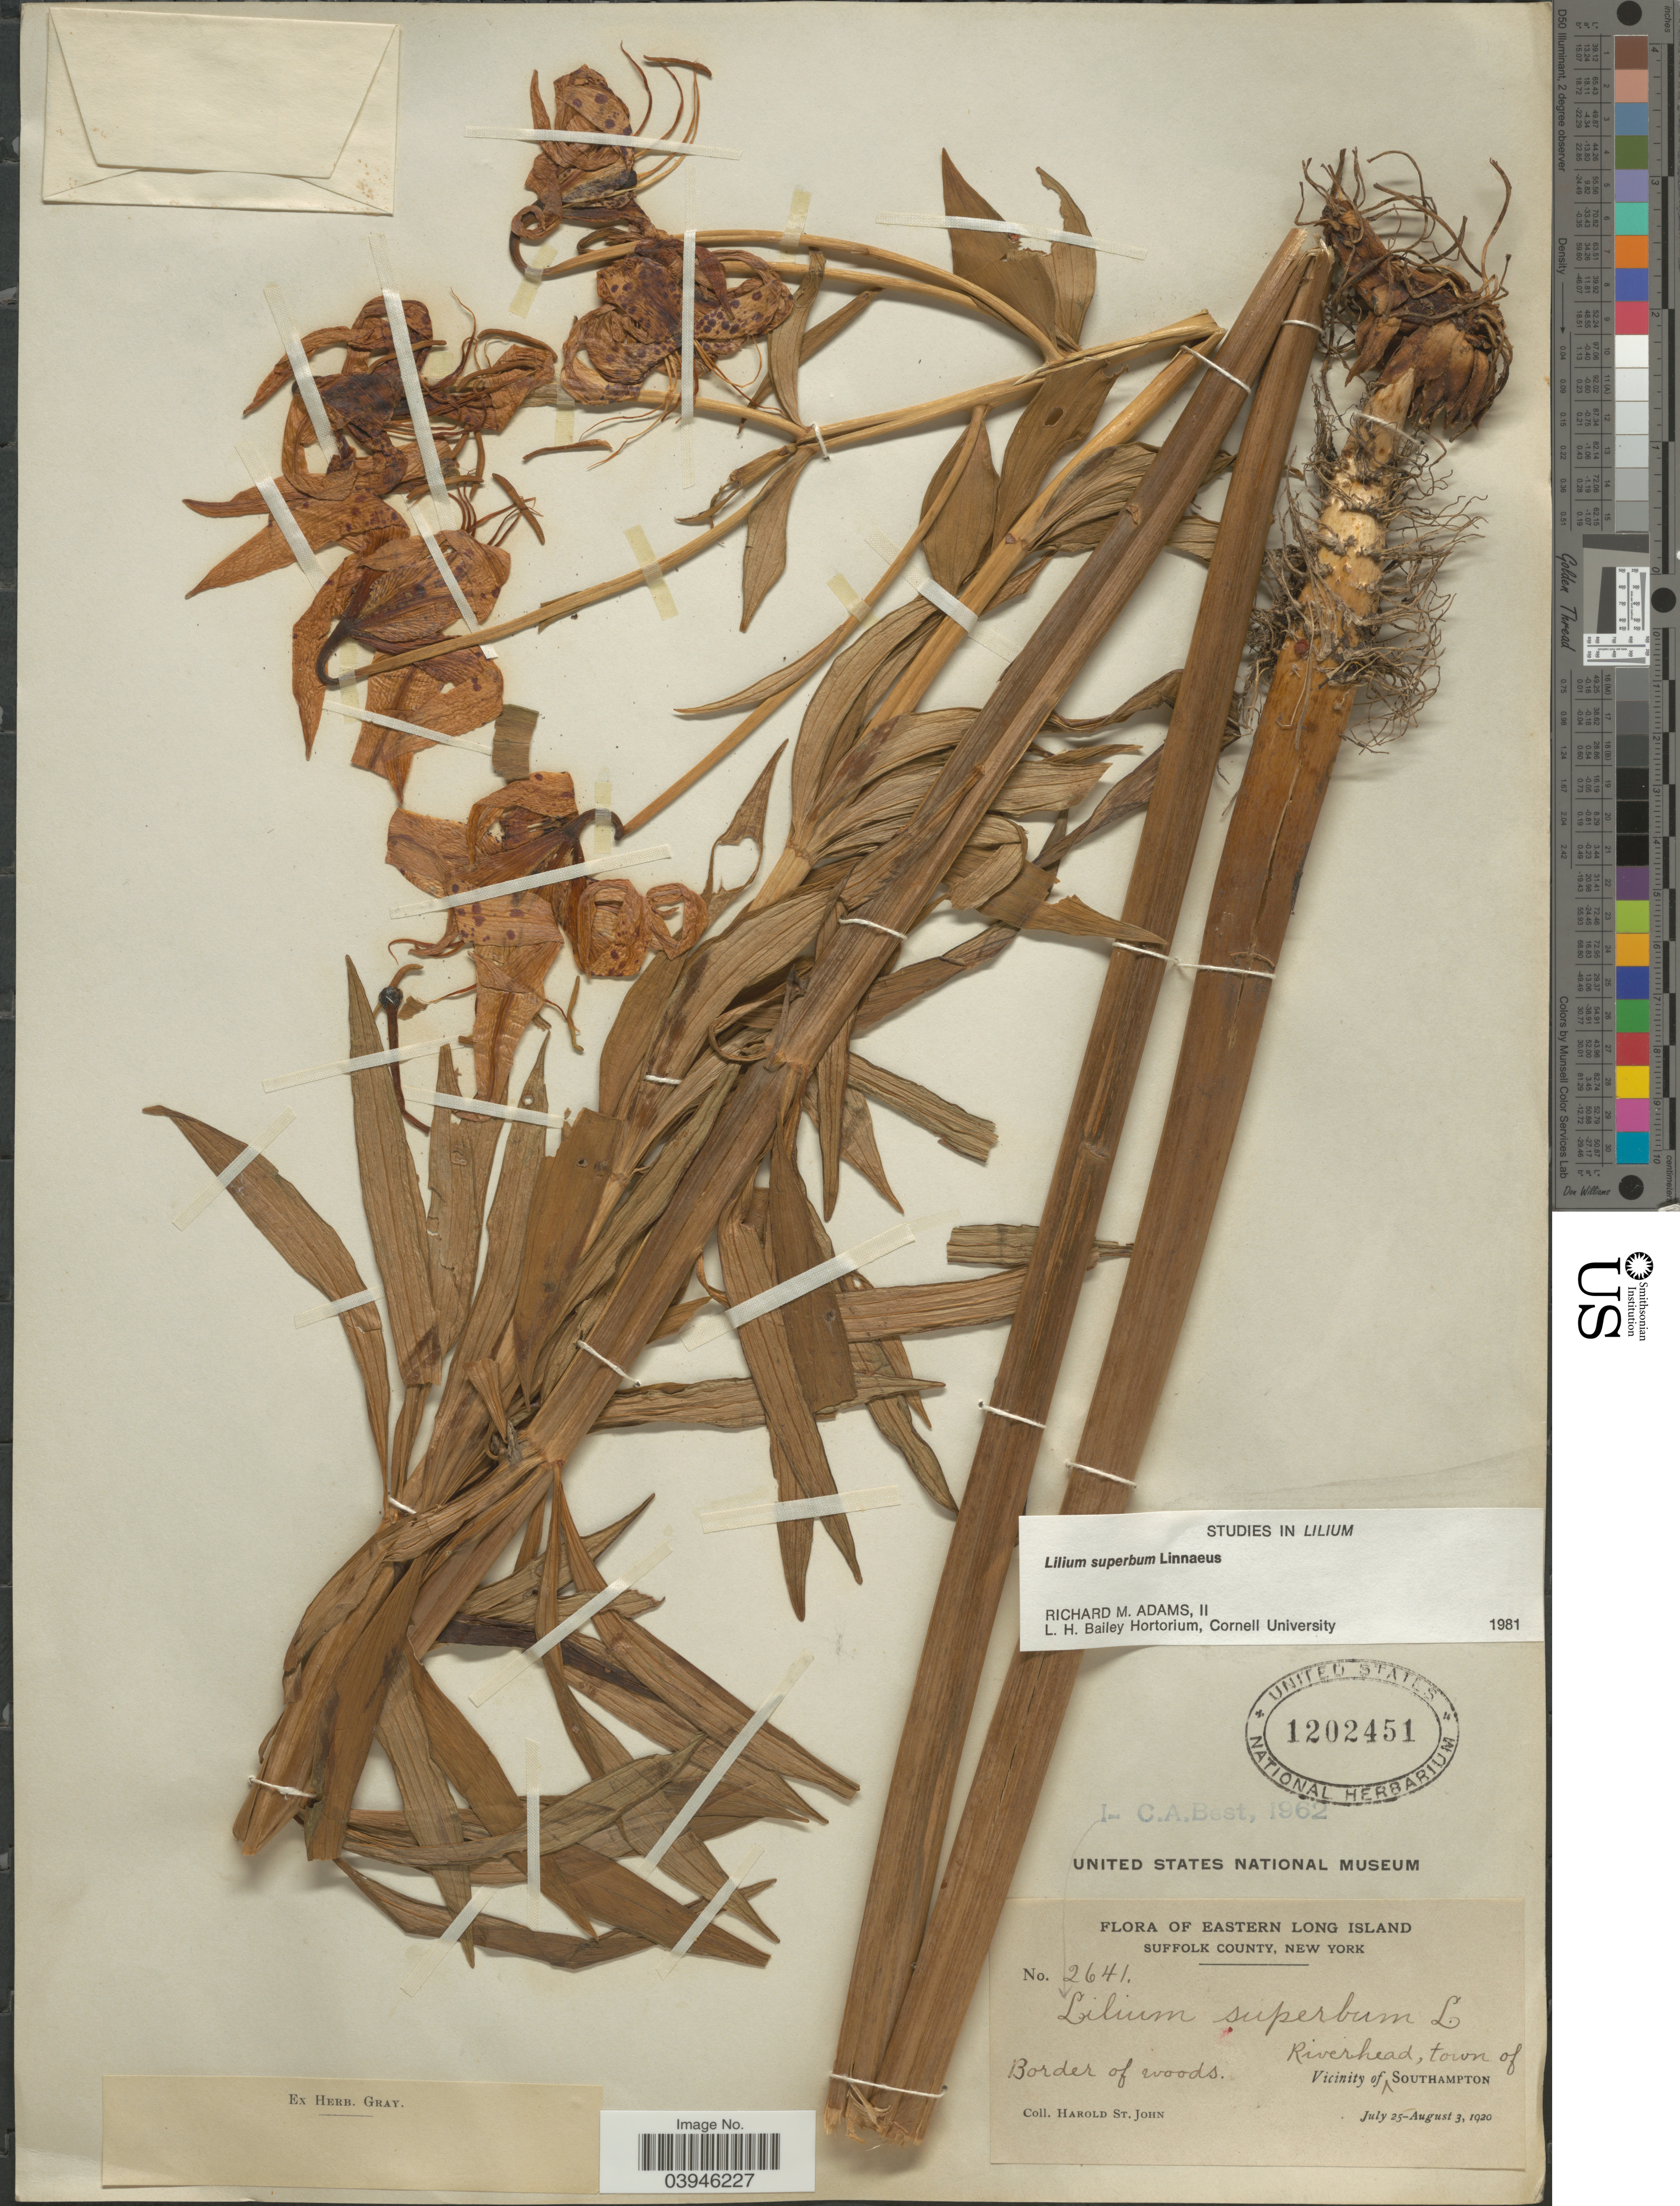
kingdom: Plantae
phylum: Tracheophyta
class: Liliopsida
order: Liliales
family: Liliaceae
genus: Lilium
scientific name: Lilium superbum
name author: L.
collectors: H. St. John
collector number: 2641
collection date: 1920-07-25/1920-08-03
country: United States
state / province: New York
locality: Eastern Long Island. Suffolk County. Vicinity of Riverhead, town of Southampton.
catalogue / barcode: US 1202451